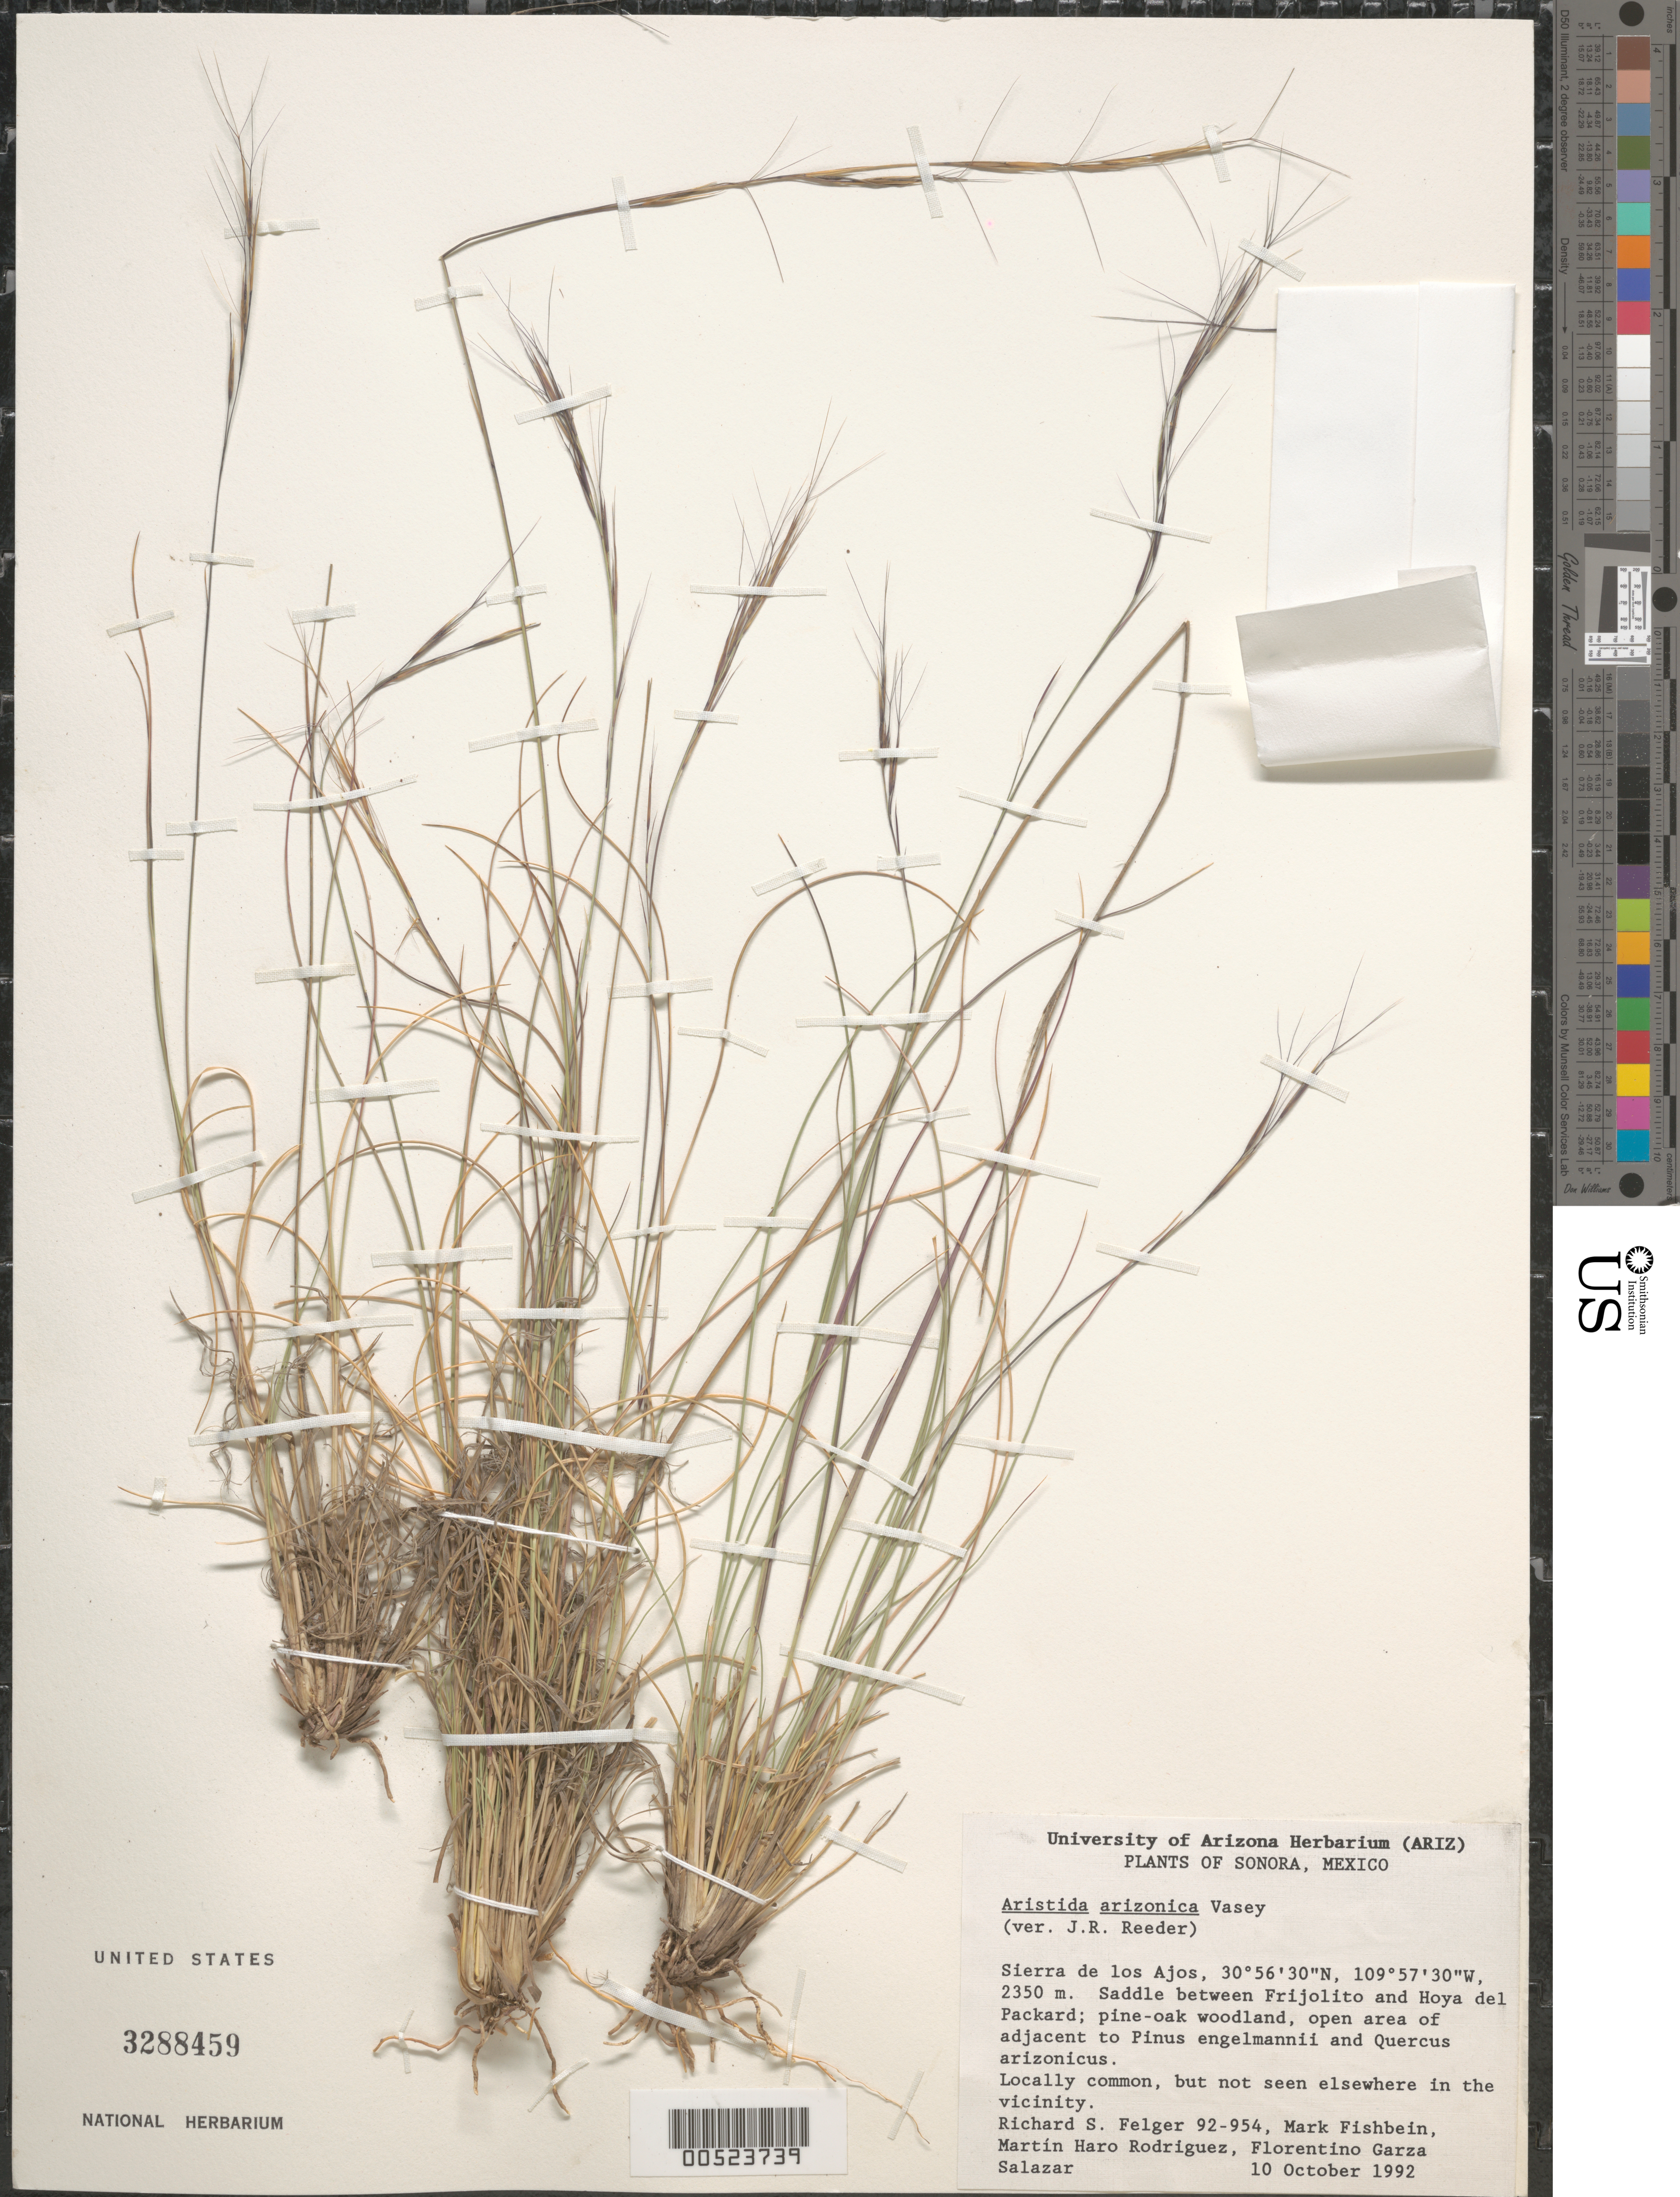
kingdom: Plantae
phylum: Tracheophyta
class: Liliopsida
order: Poales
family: Poaceae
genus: Aristida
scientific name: Aristida arizonica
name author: Vasey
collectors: R. S. Felger, M. Fishbein & M. Haro-Rodriguez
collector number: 92-954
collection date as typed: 10 Oct 1992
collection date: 1992-10-10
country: Mexico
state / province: Sonora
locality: Sierra de los Ajos, saddle between Frijolito and Hoya del Packard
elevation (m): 2350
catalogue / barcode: US 3288459